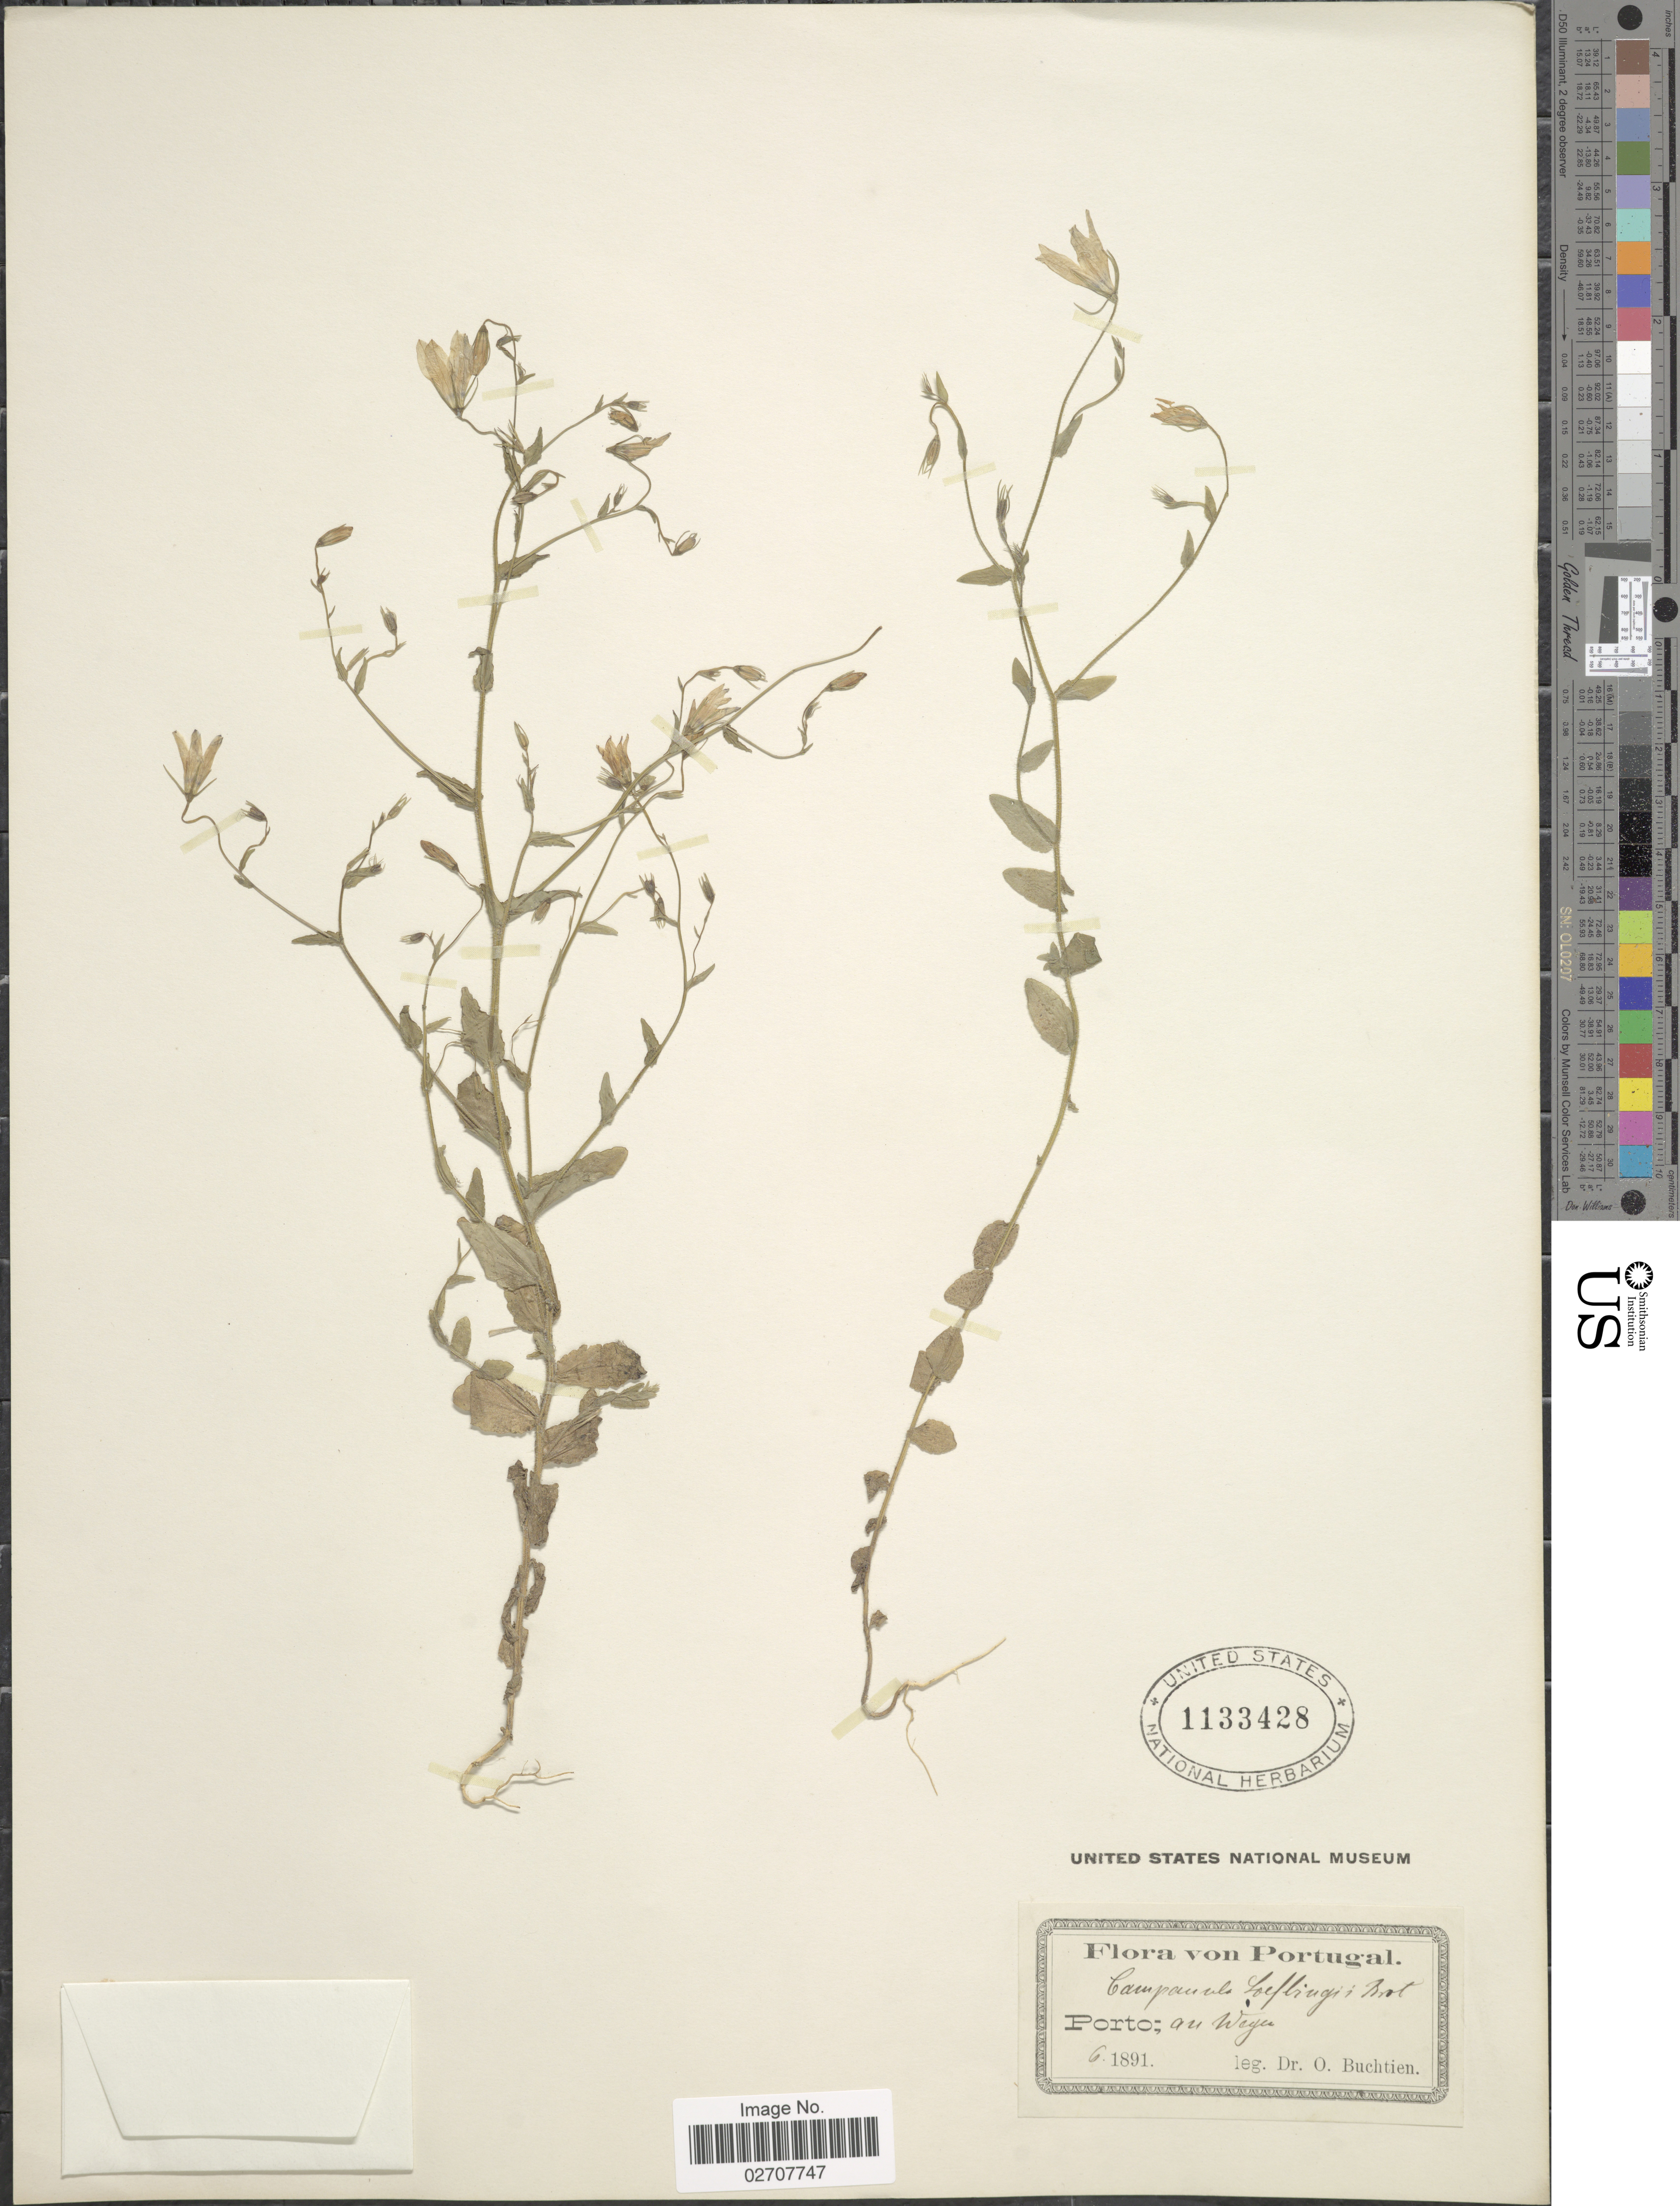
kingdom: Plantae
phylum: Tracheophyta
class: Magnoliopsida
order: Asterales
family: Campanulaceae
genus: Campanula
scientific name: Campanula loeflingii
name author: Brot.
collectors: O. Buchtien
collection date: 1891-06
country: Portugal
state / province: Porto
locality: Au Wegen [interpreted]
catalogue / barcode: US 1133428